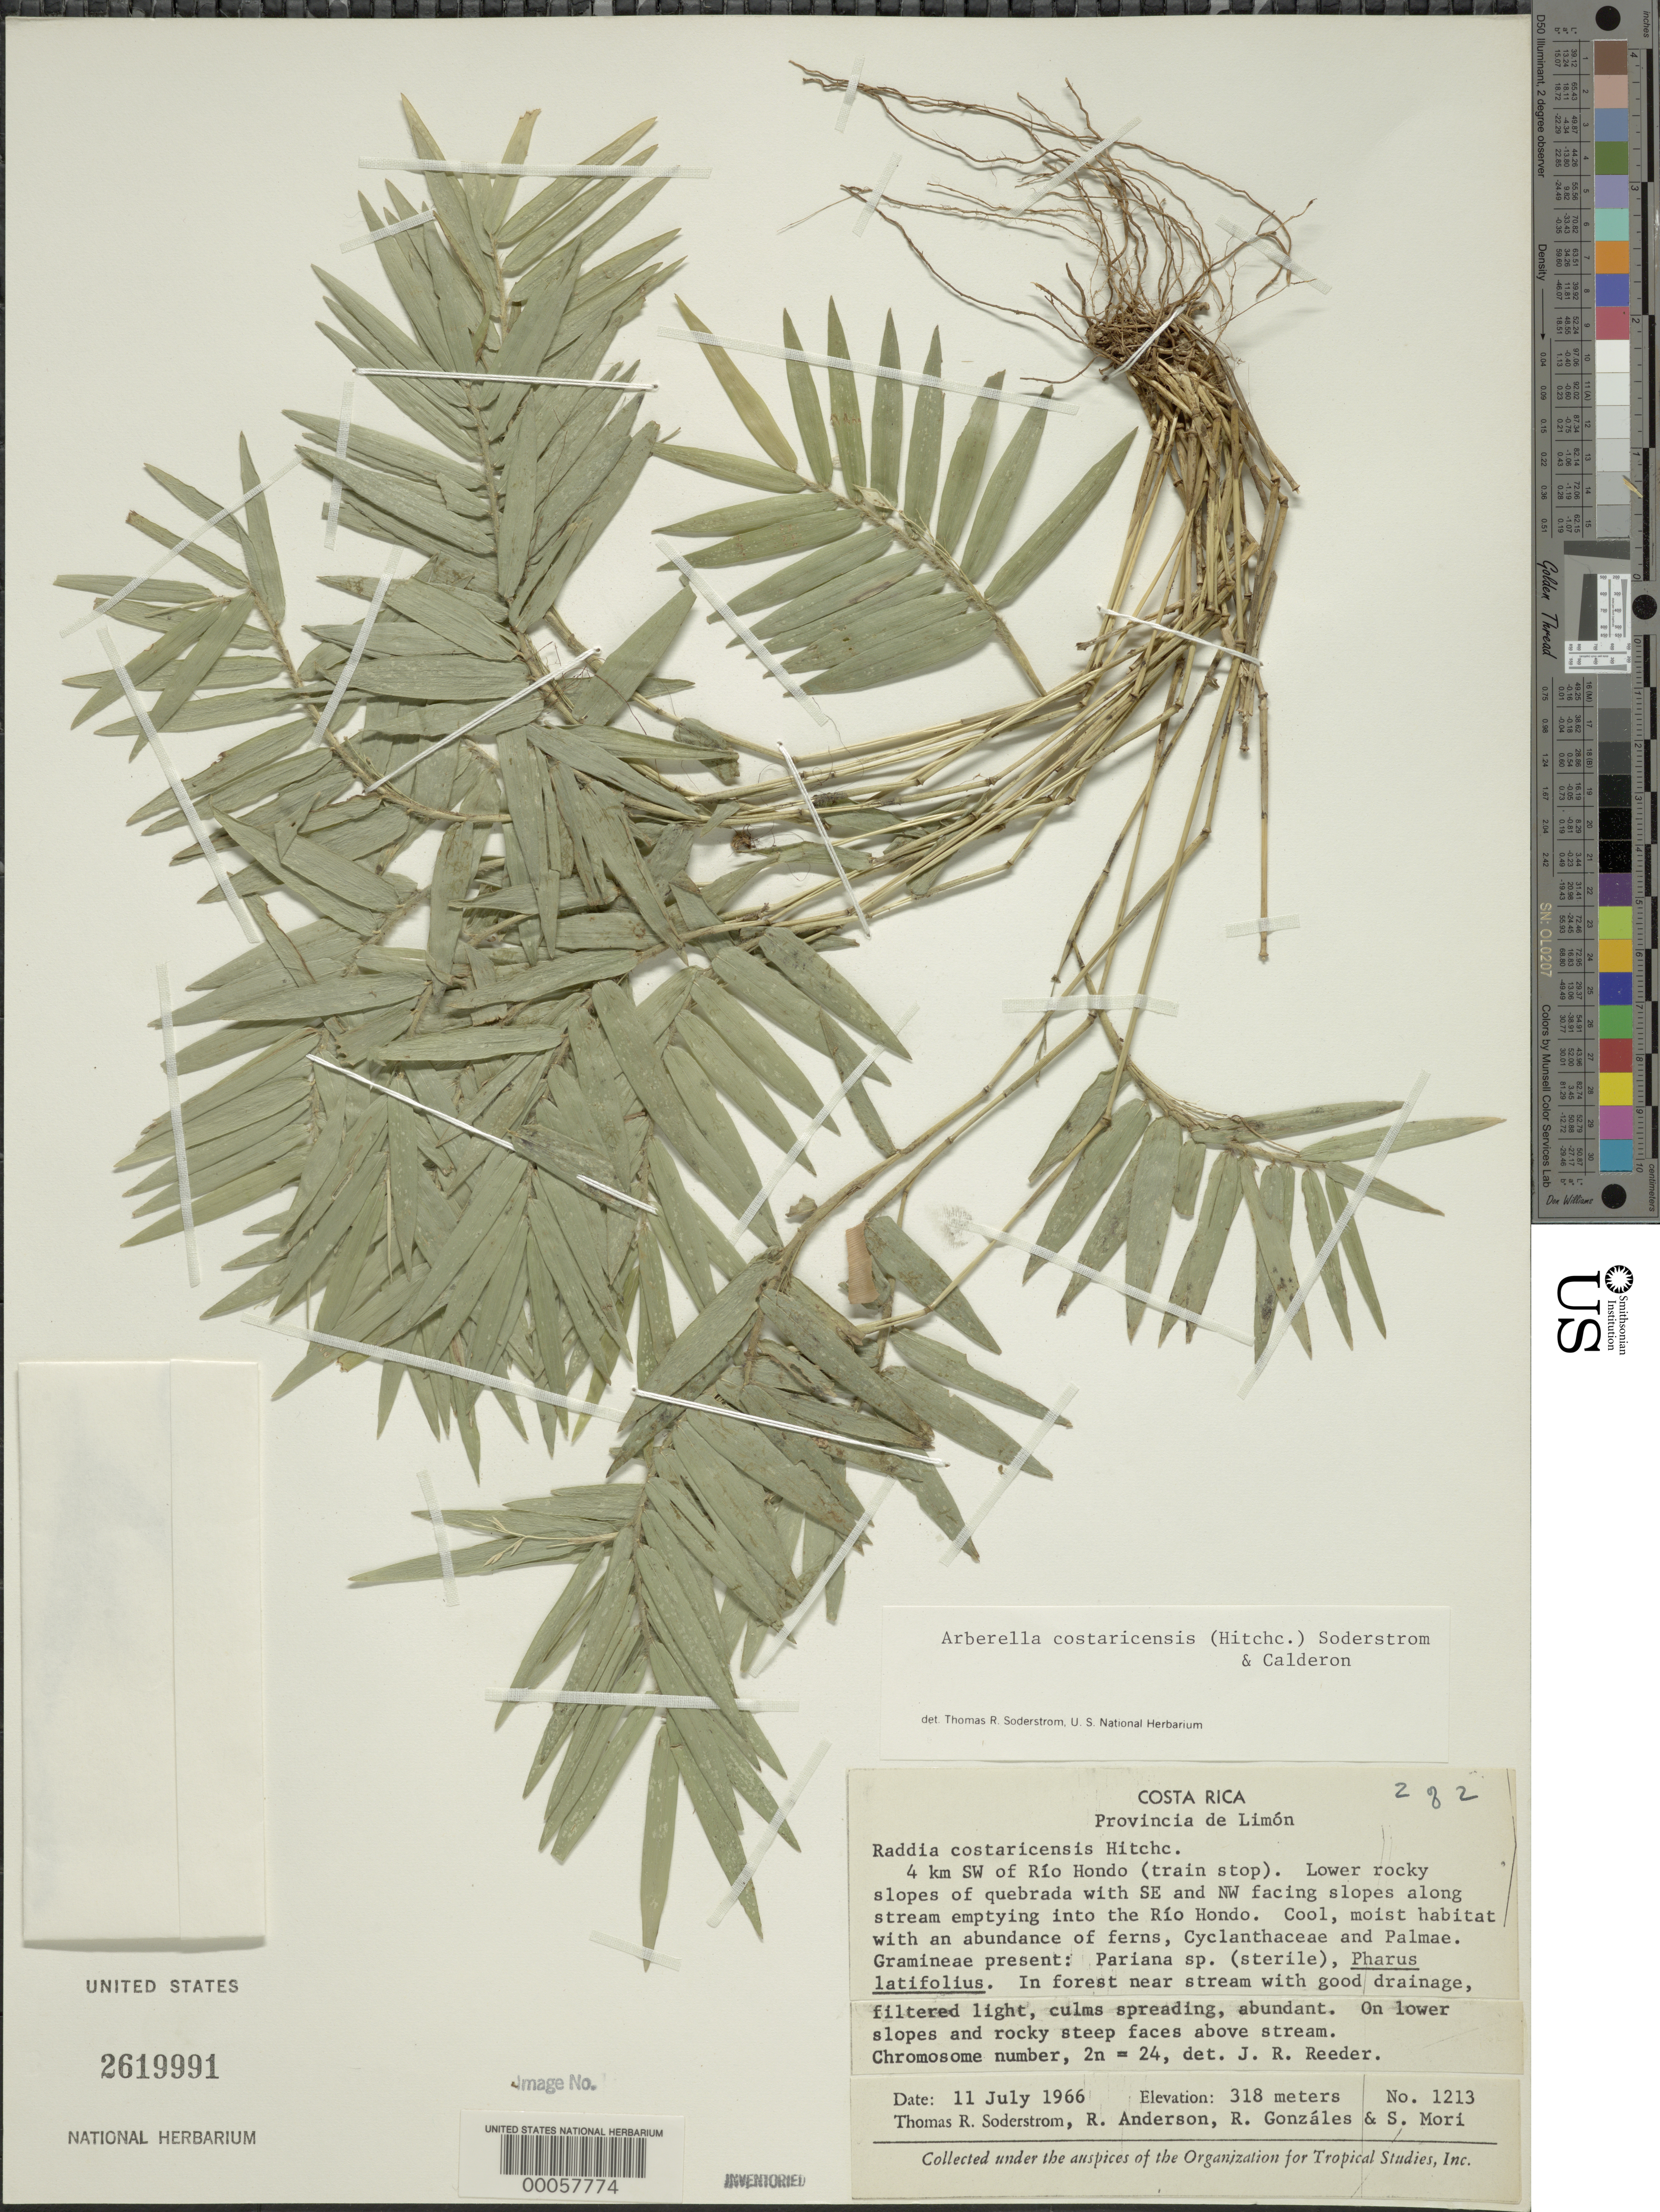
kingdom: Plantae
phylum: Tracheophyta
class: Liliopsida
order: Poales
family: Poaceae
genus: Arberella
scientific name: Arberella costaricensis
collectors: T. R. Soderstrom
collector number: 1213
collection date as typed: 11 Jul 1966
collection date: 1966-07-11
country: Costa Rica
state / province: Limón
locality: Rio hondo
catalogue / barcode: US 2619991